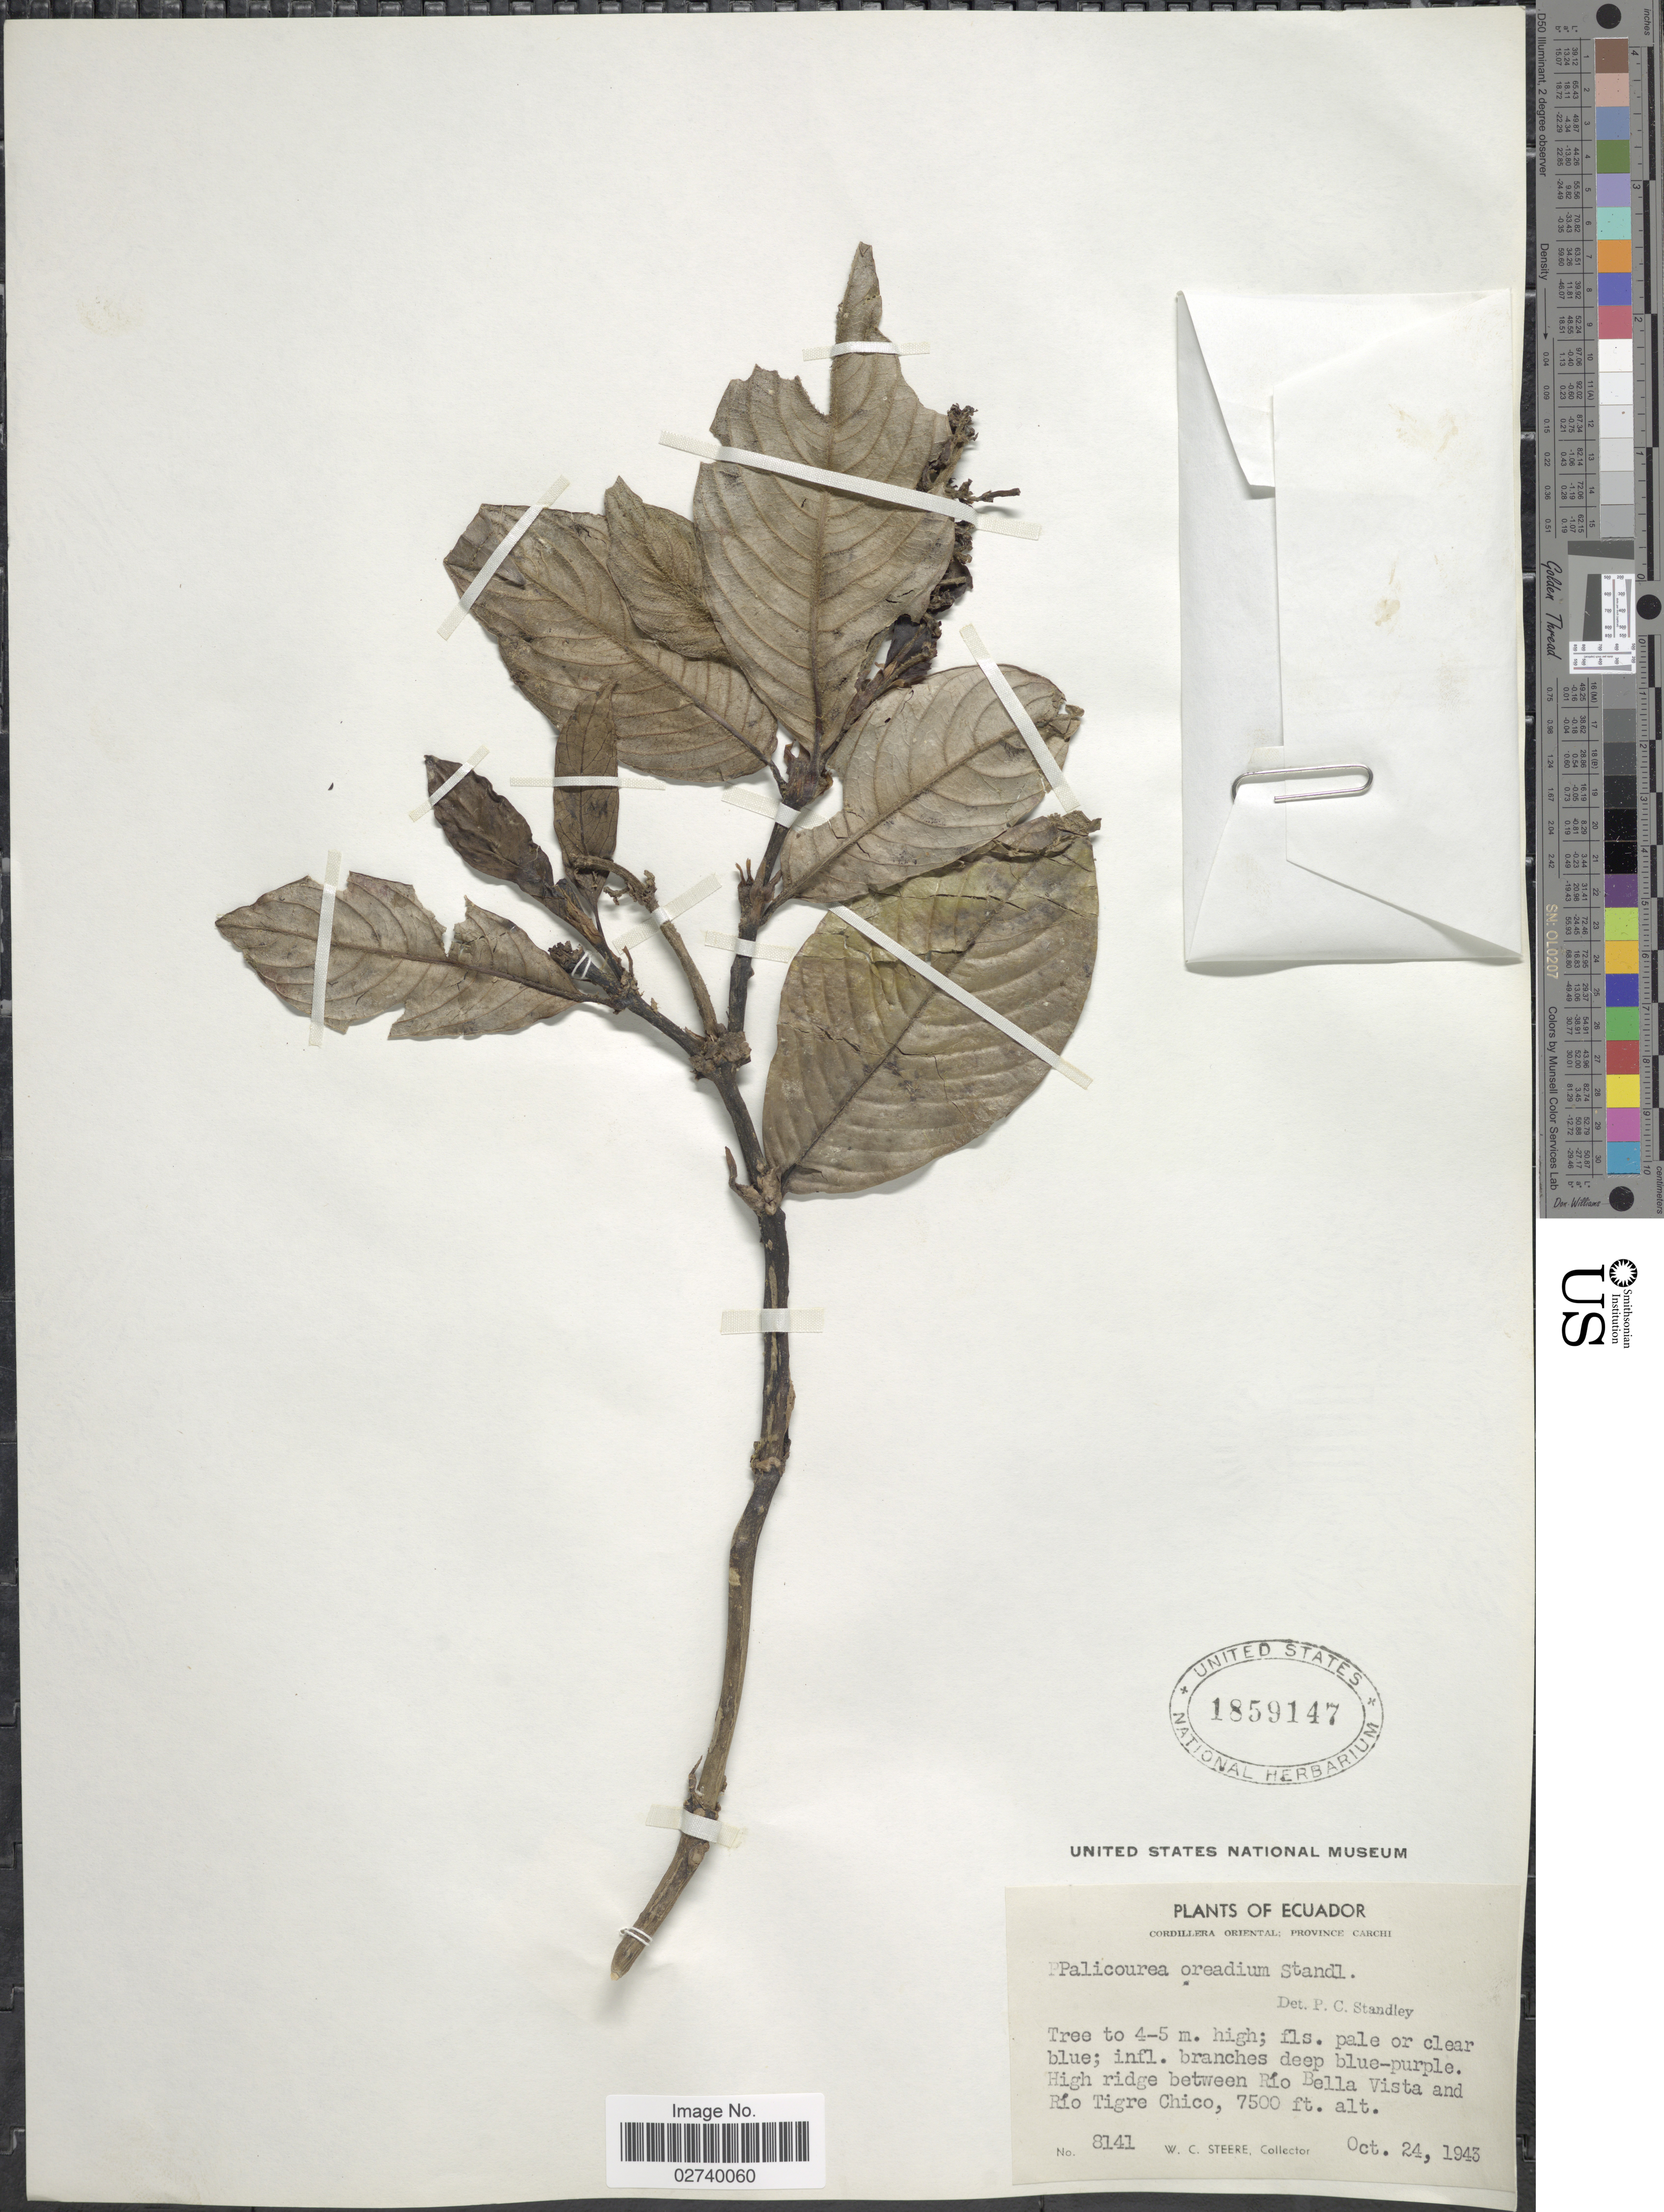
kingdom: Plantae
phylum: Tracheophyta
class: Magnoliopsida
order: Gentianales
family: Rubiaceae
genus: Palicourea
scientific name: Palicourea lineata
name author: Benth.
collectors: W. C. Steere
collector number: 8141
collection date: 1943-10-24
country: Ecuador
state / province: Carchi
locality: Cordillera Oriental. High ridge between Río Bella Vista and Río Tigre Chico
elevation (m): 2286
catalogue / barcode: US 1859147